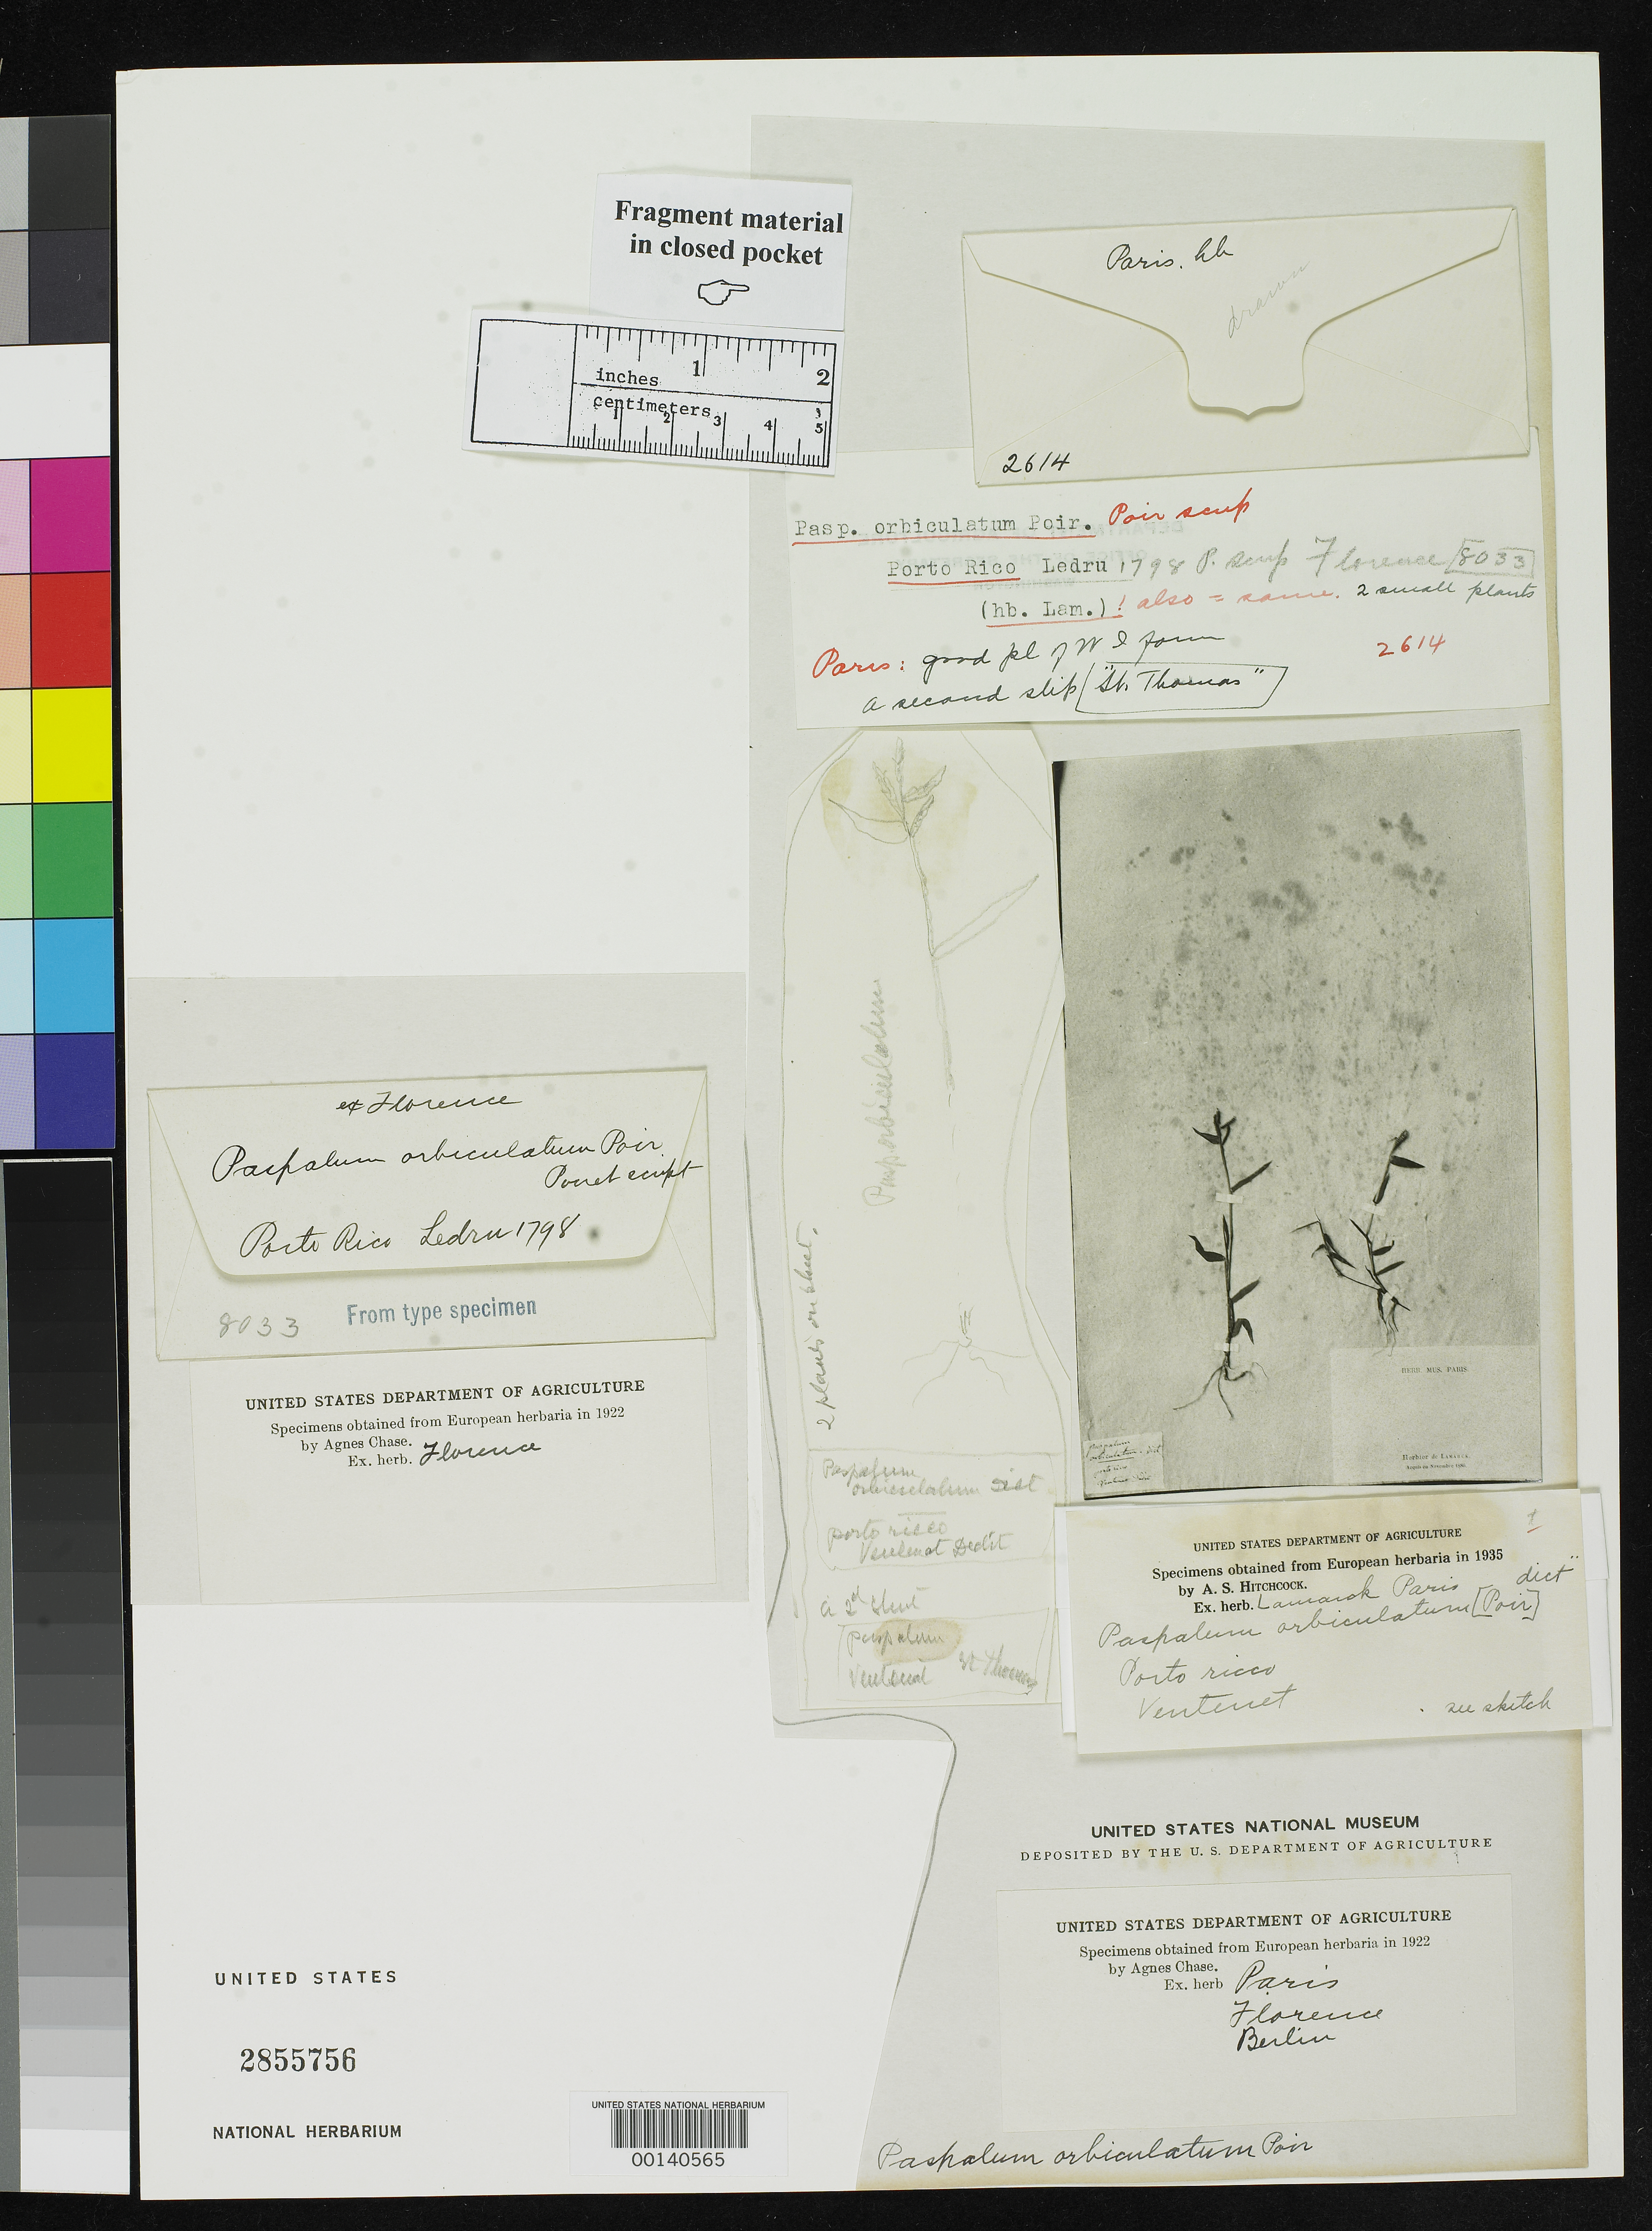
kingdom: Plantae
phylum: Tracheophyta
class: Liliopsida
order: Poales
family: Poaceae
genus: Paspalum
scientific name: Paspalum orbiculatum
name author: Poir. in Lam.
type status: Type Fragment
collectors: A. Le Dru & E. P. Ventenat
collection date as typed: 1798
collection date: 1798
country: Puerto Rico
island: Greater Antilles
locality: Sierra de Naguabo ad Rio Blanco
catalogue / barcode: US 2855756